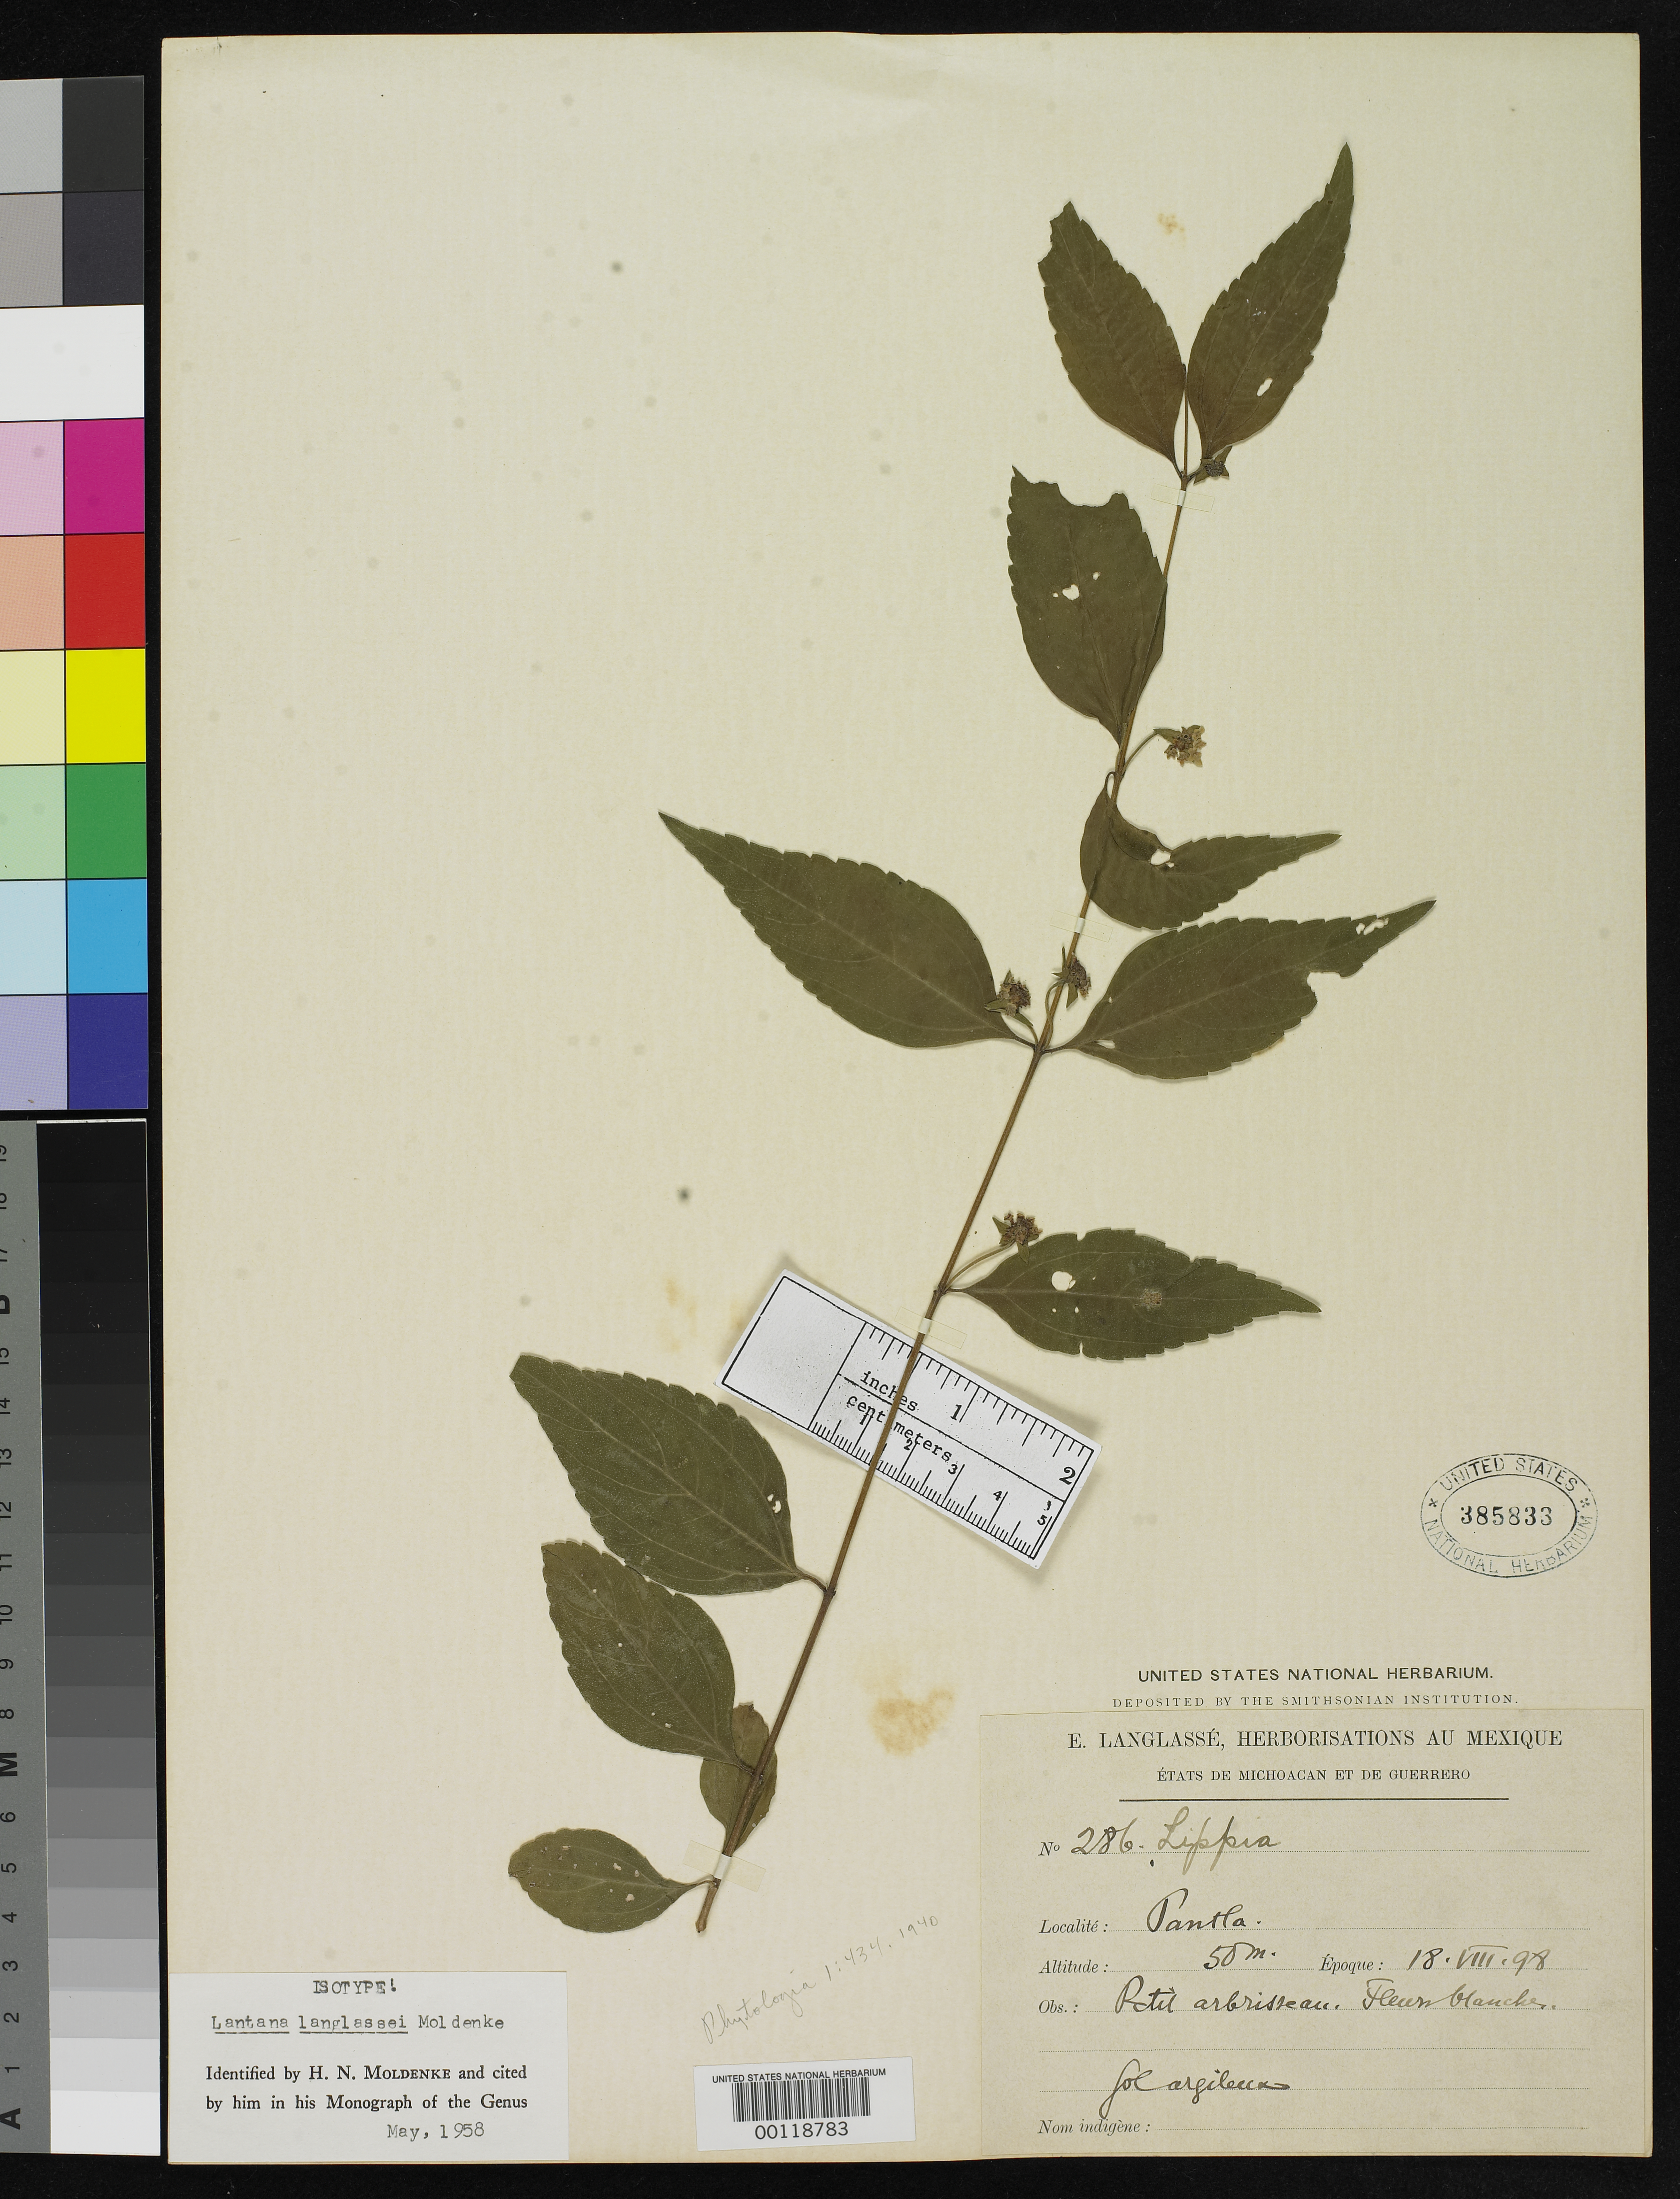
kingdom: Plantae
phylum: Tracheophyta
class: Magnoliopsida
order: Lamiales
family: Verbenaceae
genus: Lantana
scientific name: Lantana langlassei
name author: Moldenke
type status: Isotype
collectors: E. Langlassé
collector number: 286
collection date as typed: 18 Aug 1898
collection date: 1898-08-18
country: Mexico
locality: Pantla.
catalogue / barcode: US 385833